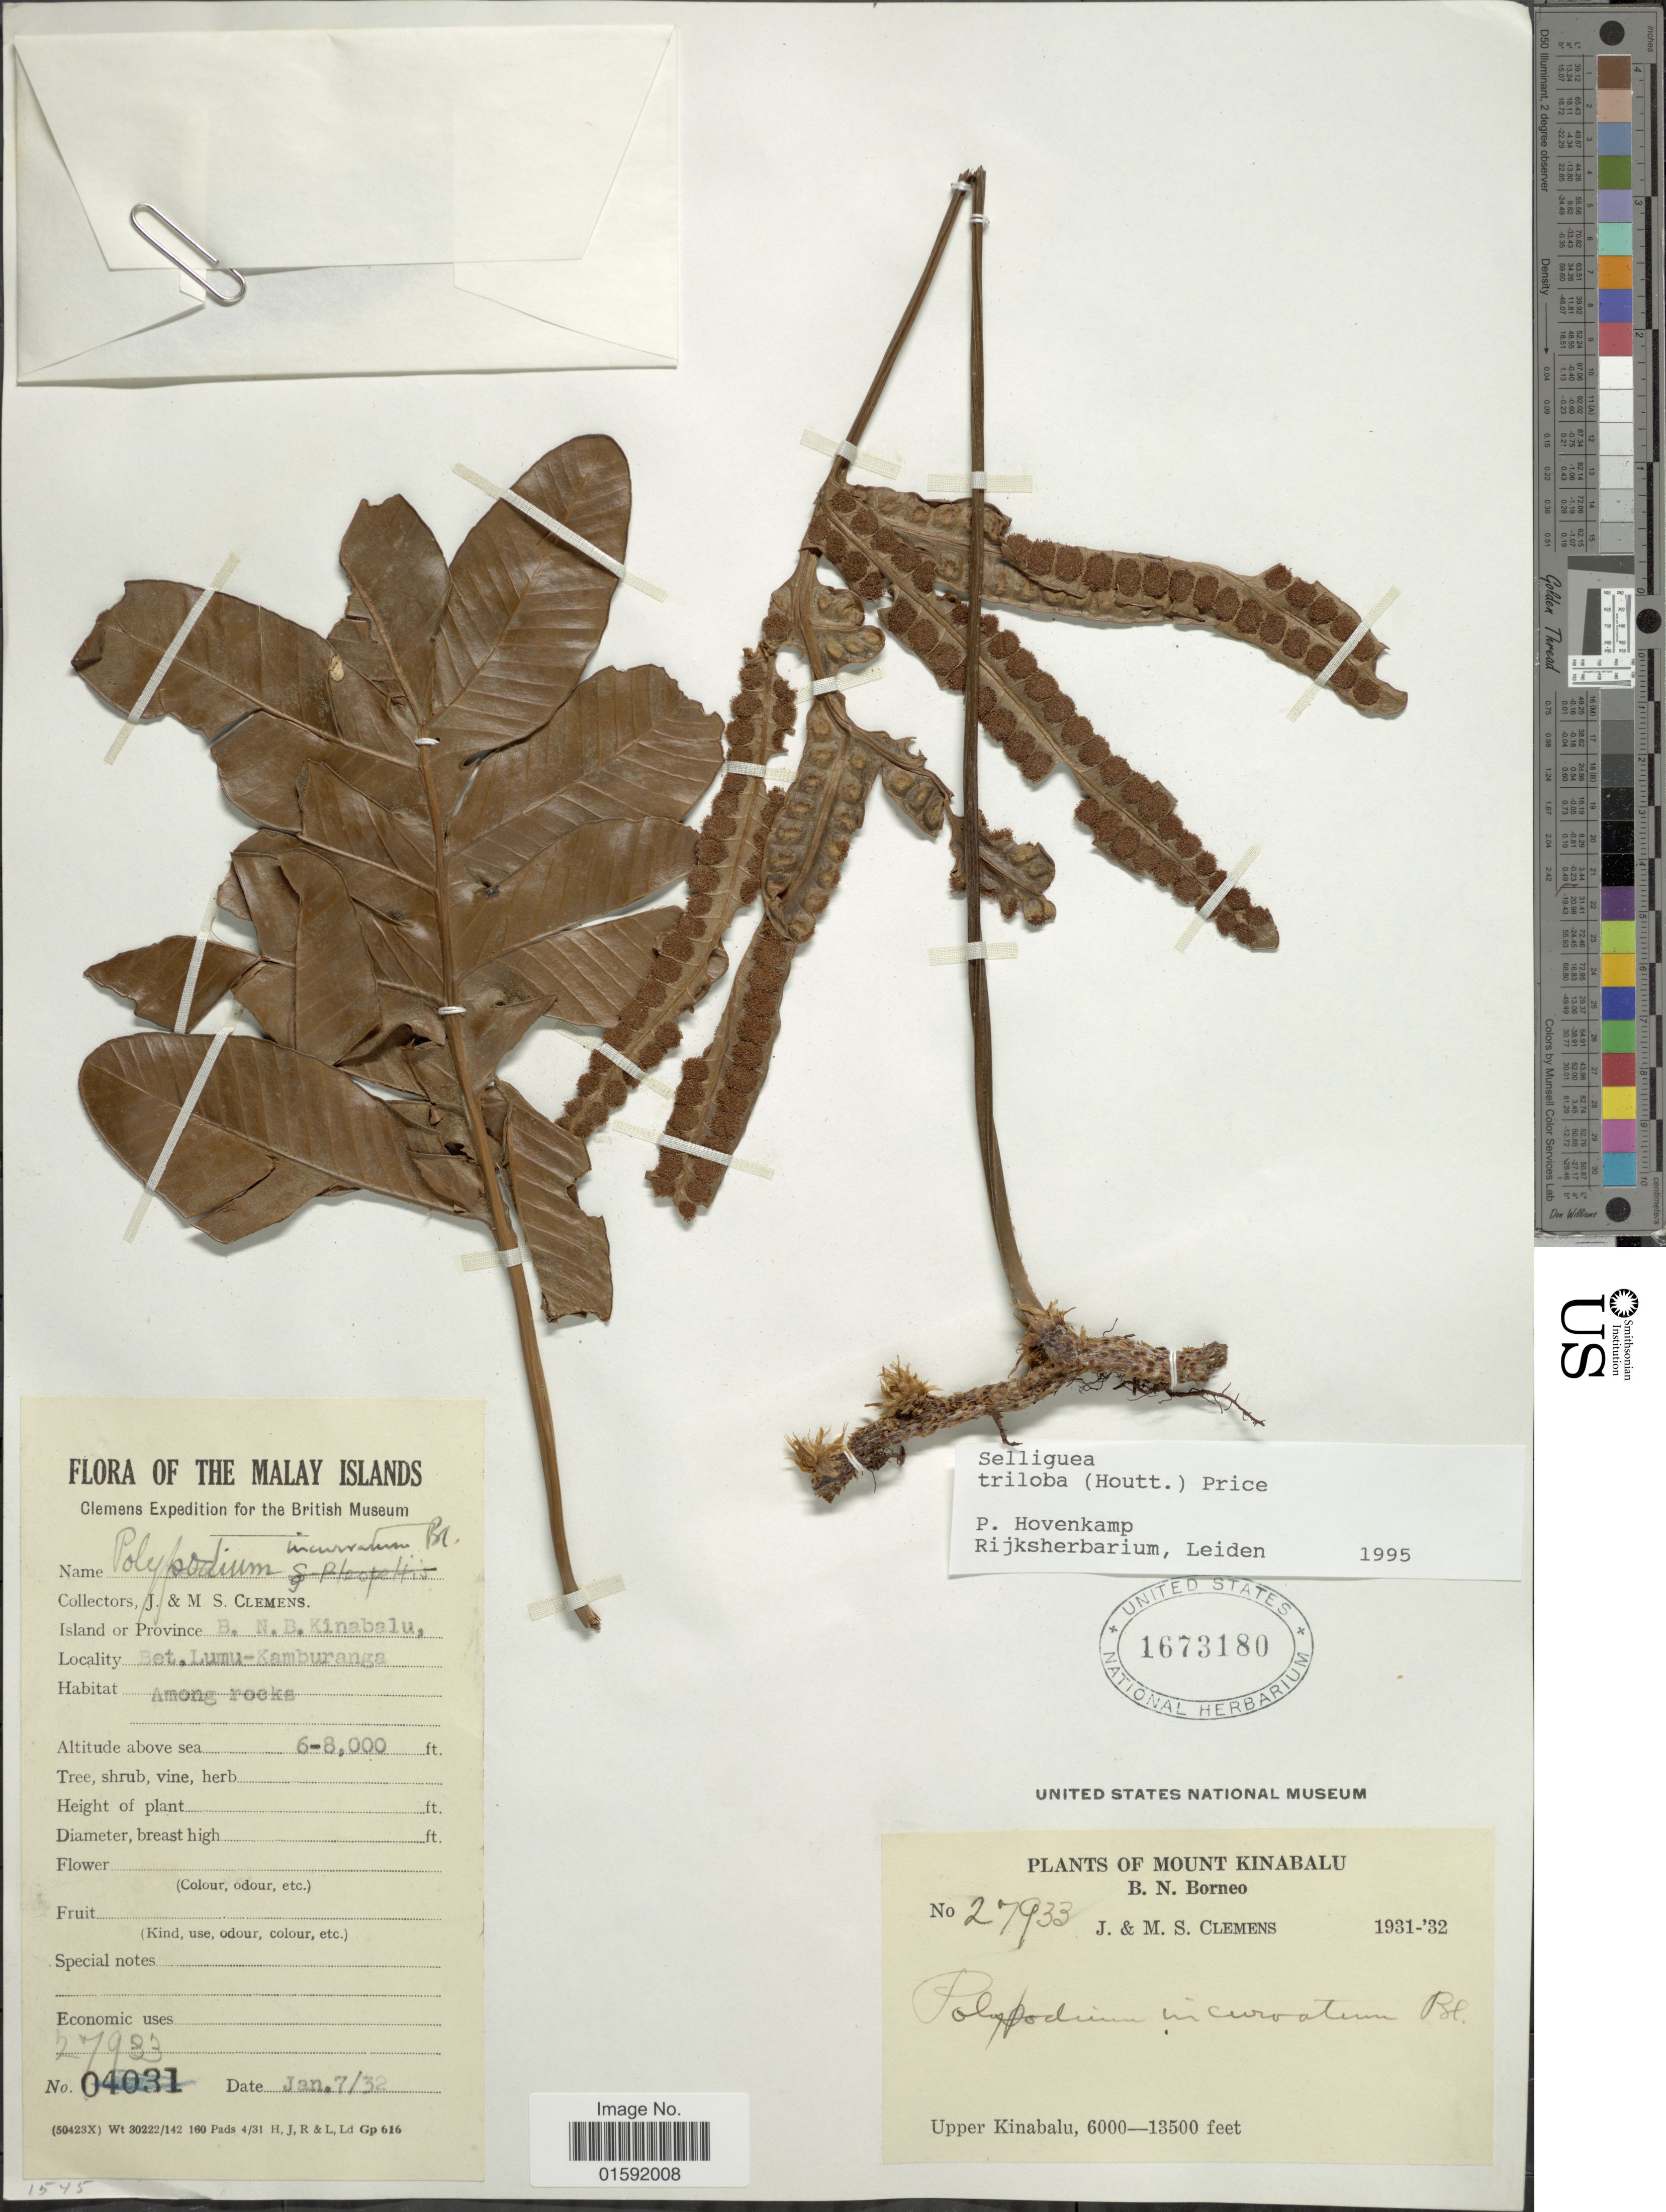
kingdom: Plantae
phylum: Tracheophyta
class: Polypodiopsida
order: Polypodiales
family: Polypodiaceae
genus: Selliguea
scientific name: Selliguea triloba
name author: (Houtt.) M.G. Price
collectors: J. Clemens & M. S. Clemens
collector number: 27933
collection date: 1932-01-07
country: Malaysia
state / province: Sabah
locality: B.N.B. Kinabalu, Bet. Lumu-Kamburanga, Upper Kinabalu, The Malay Islands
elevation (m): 1829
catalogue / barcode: US 1673180